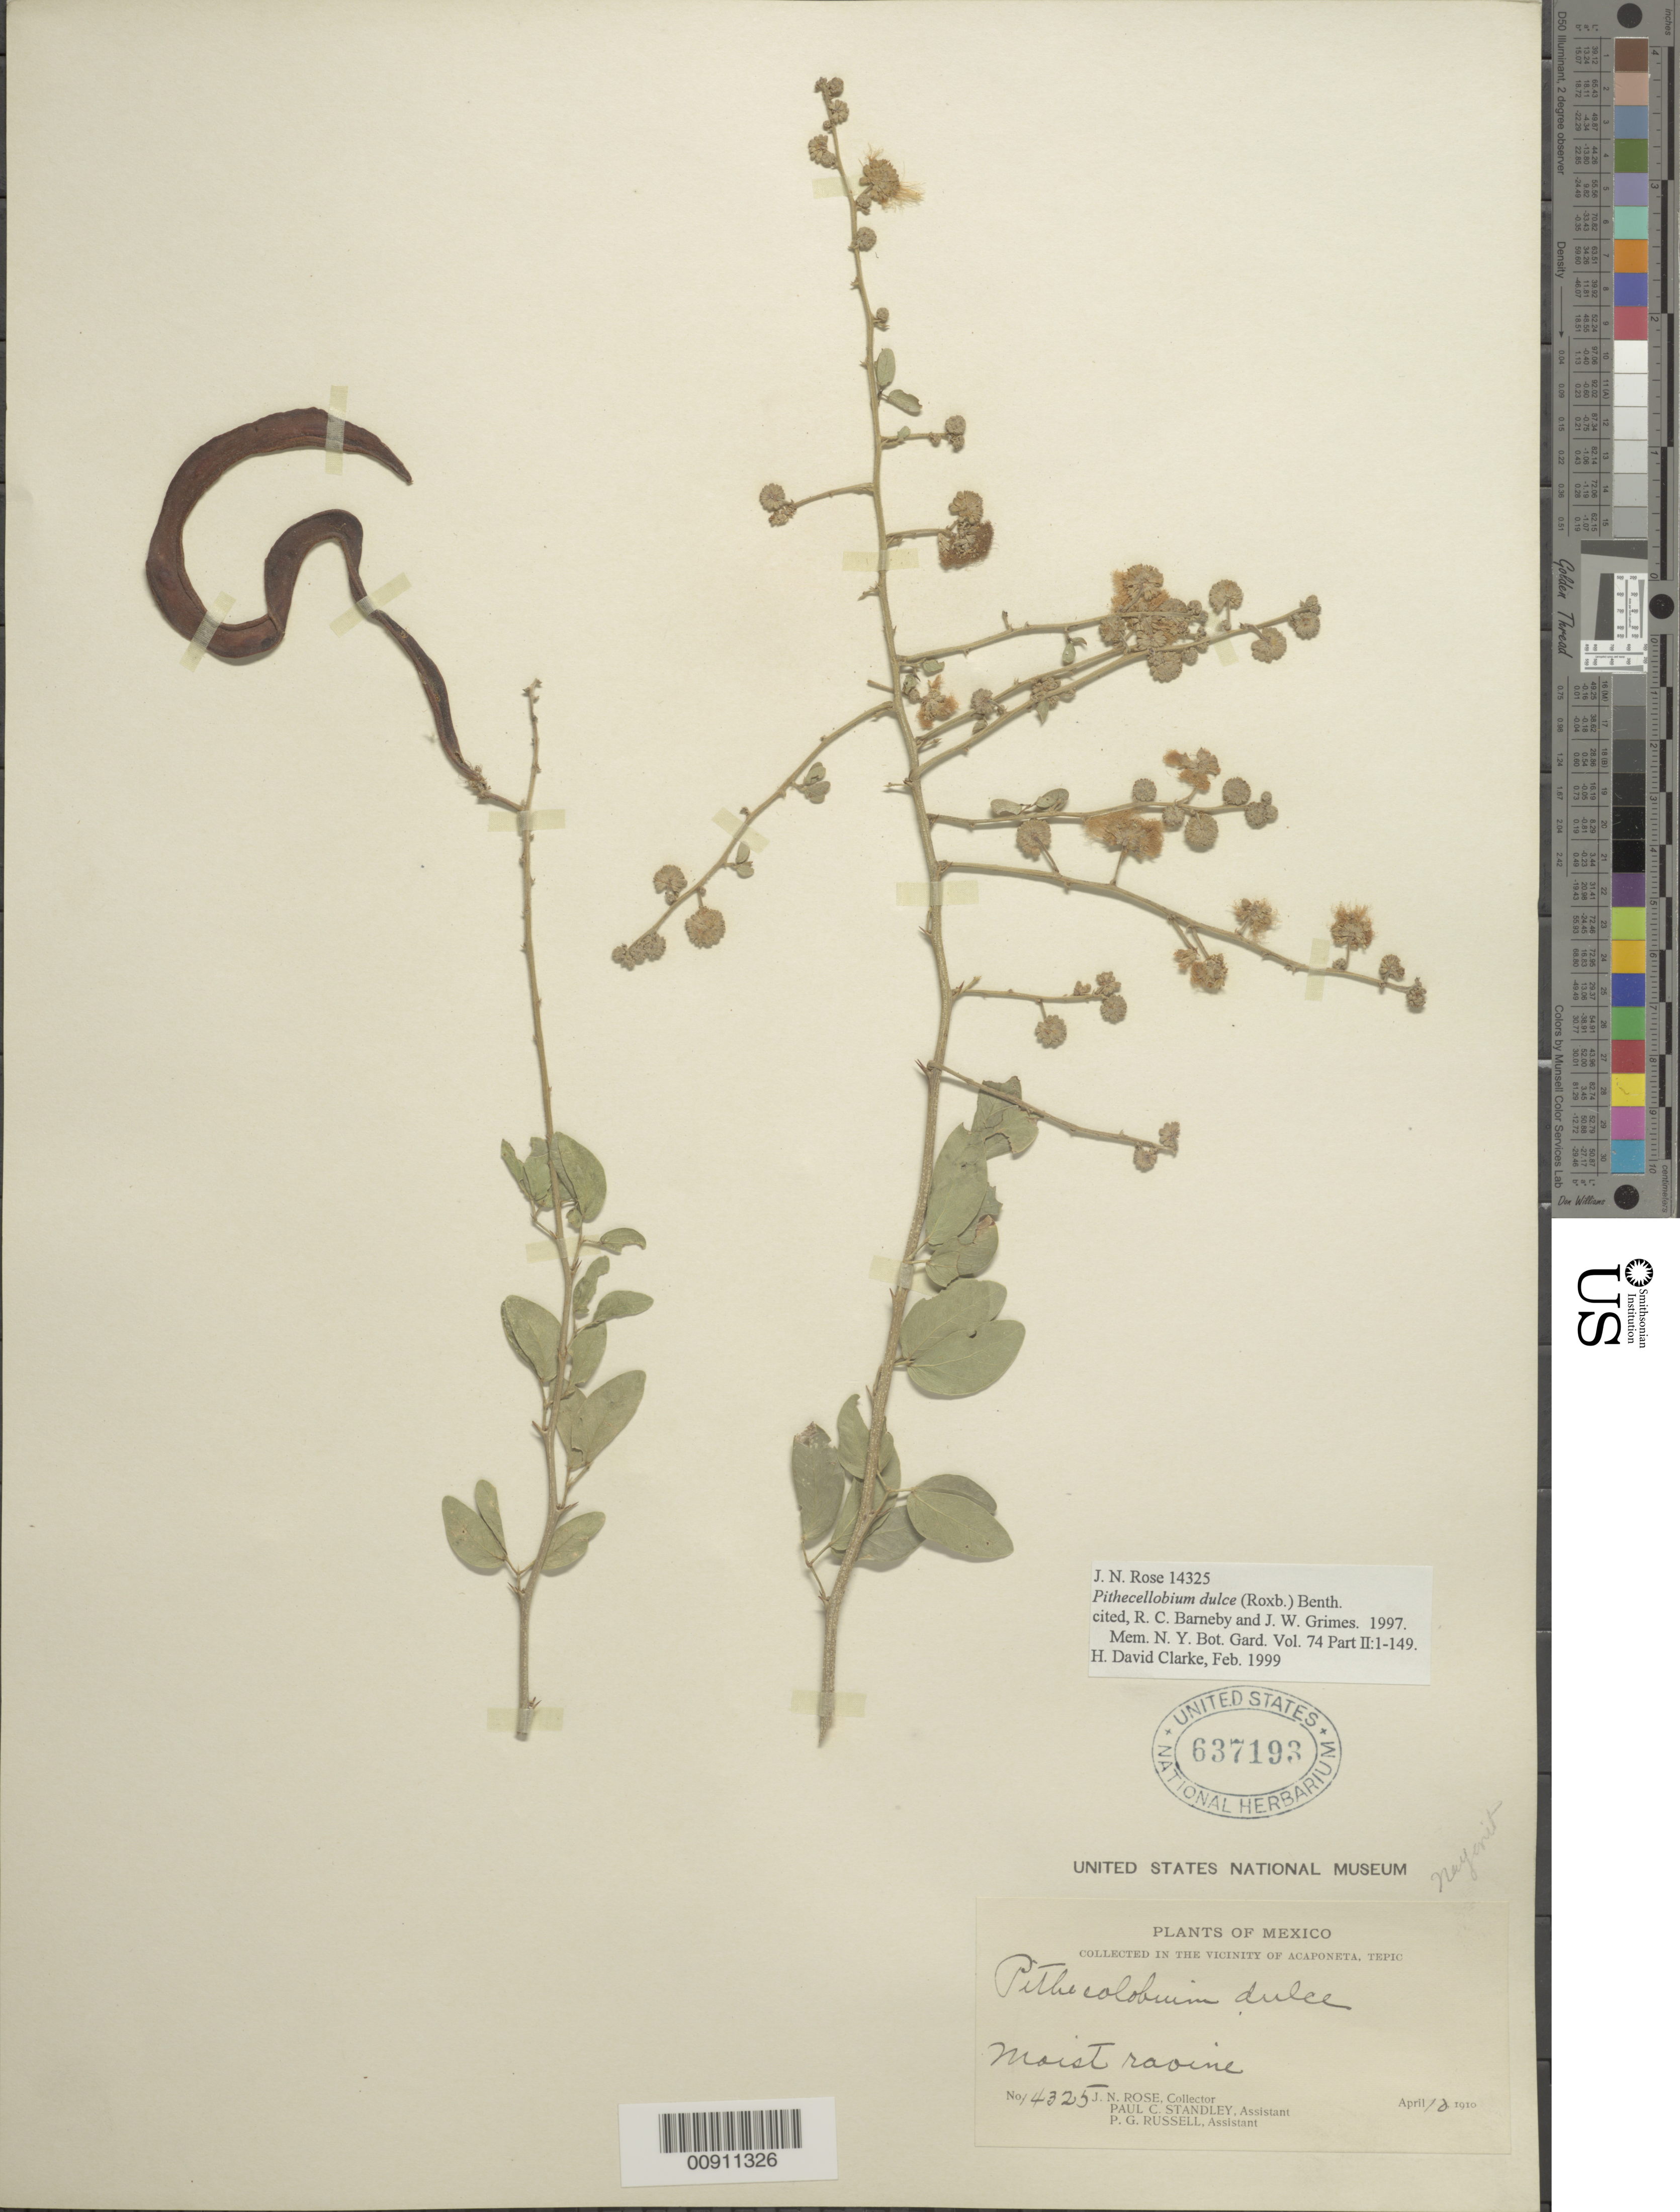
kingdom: Plantae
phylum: Tracheophyta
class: Magnoliopsida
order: Fabales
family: Fabaceae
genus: Pithecellobium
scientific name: Pithecellobium dulce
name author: (Roxb.) Benth.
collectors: J. N. Rose, P. C. Standley & P. G. Russell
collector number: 14325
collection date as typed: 10 Apr 1910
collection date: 1910-04-10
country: Mexico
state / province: Nayarit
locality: In the vicinity of Acaponeta, Tepic.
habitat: Moist ravine.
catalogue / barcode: US 637193